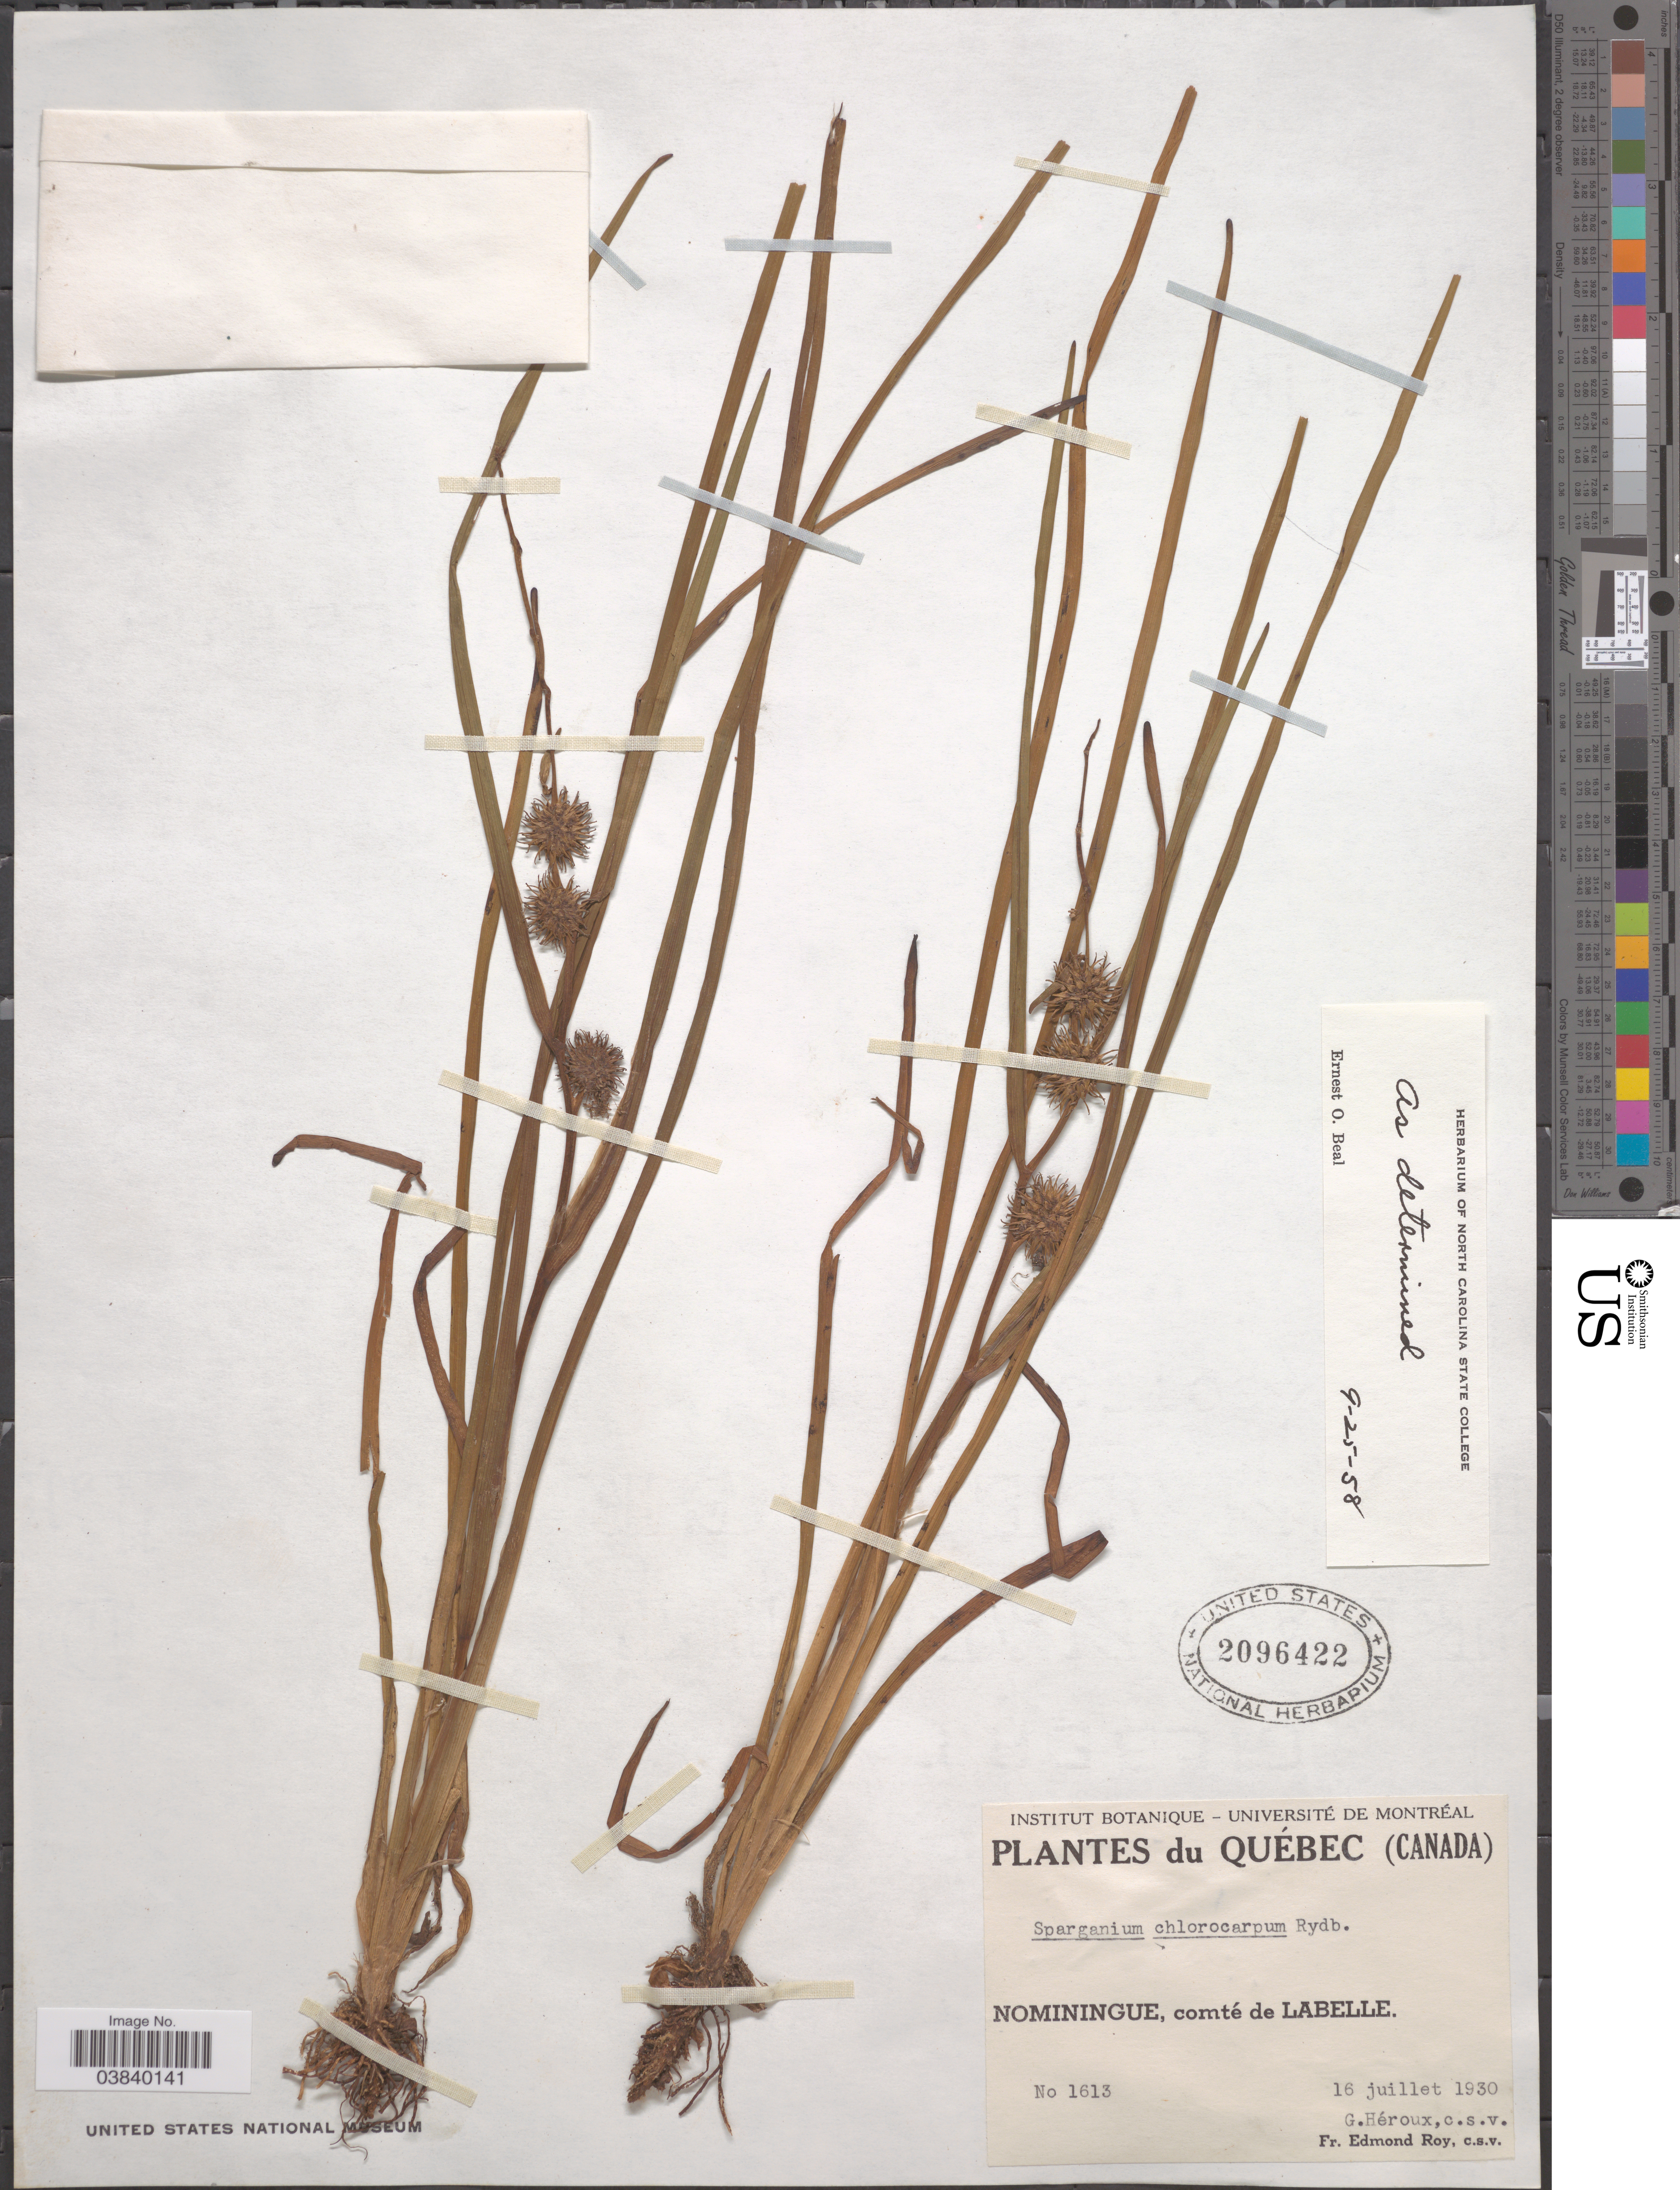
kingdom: Plantae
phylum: Tracheophyta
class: Liliopsida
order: Poales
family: Typhaceae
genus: Sparganium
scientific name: Sparganium chlorocarpum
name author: Rydb.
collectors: G. Heroux & E. Roy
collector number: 1613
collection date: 1930-07-16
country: Canada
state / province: Quebec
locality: Nominingue, comté de Labelle.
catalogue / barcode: US 2096422